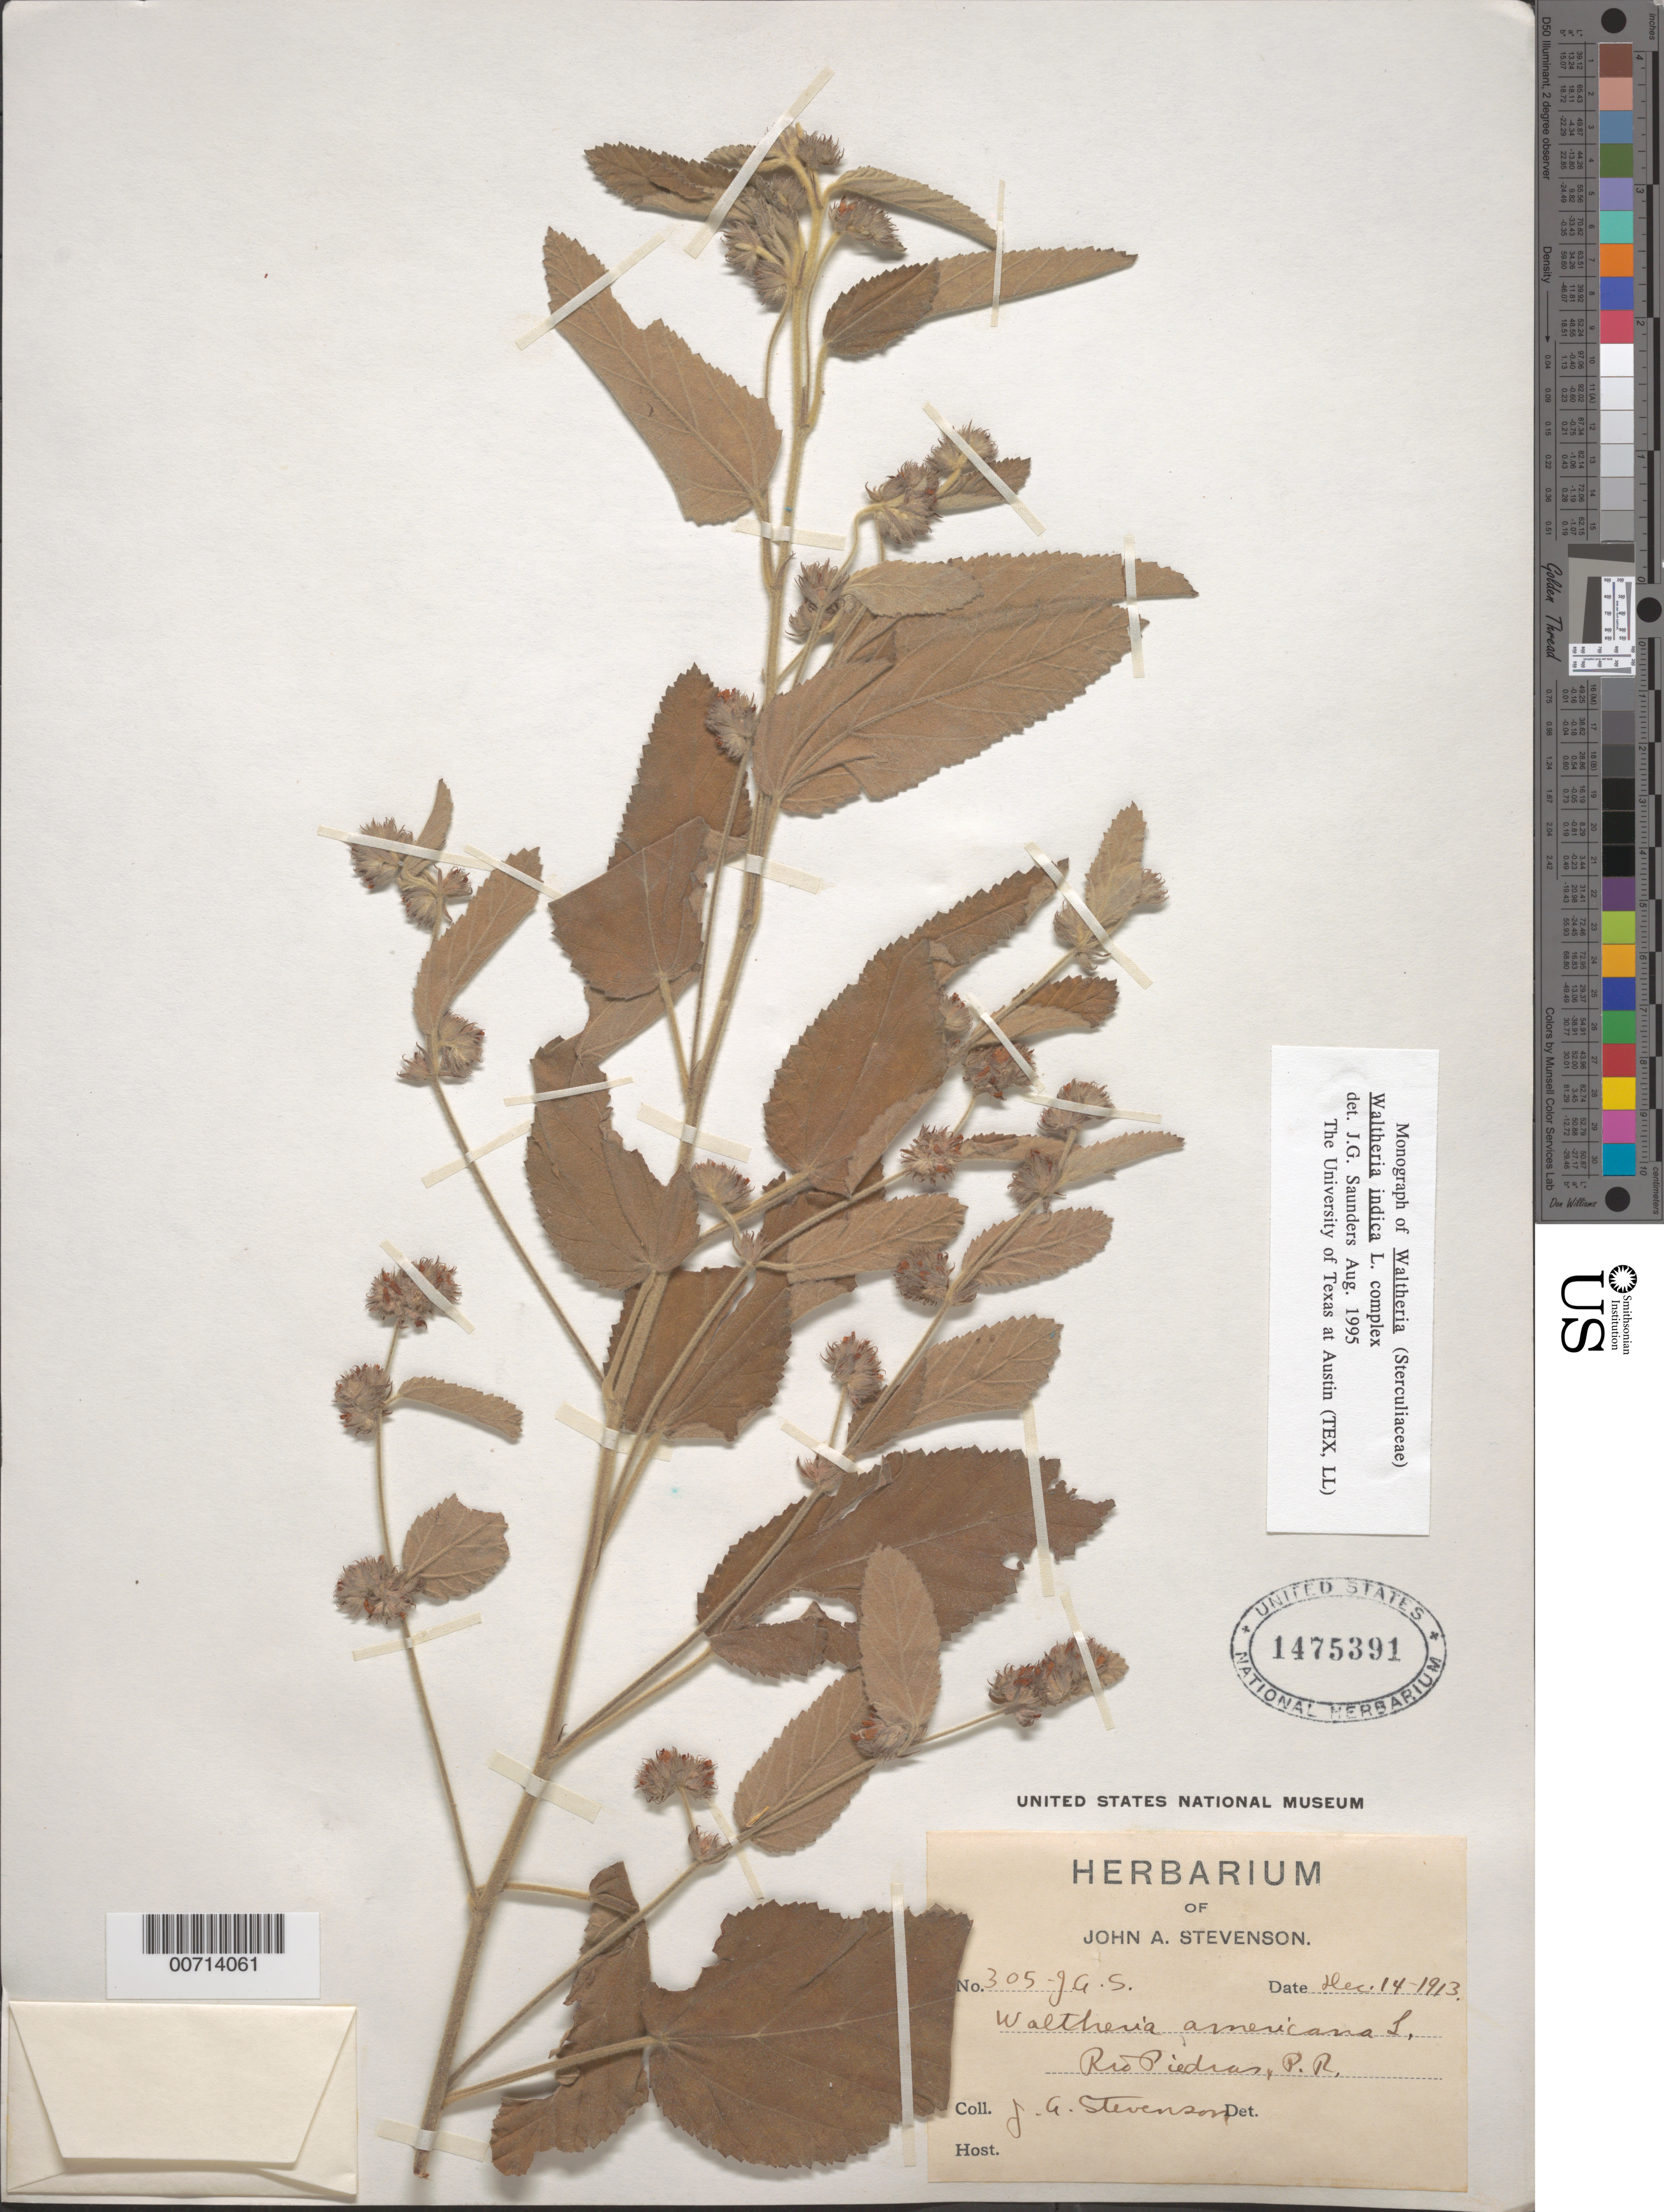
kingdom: Plantae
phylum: Tracheophyta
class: Magnoliopsida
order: Malvales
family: Malvaceae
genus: Waltheria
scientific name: Waltheria indica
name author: L.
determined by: Saunders, J. G.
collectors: J. Stevenson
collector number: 305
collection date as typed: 14 Dec 1913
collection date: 1913-12-14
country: Puerto Rico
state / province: San Juan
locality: Rio Piedras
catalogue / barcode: US 1475391